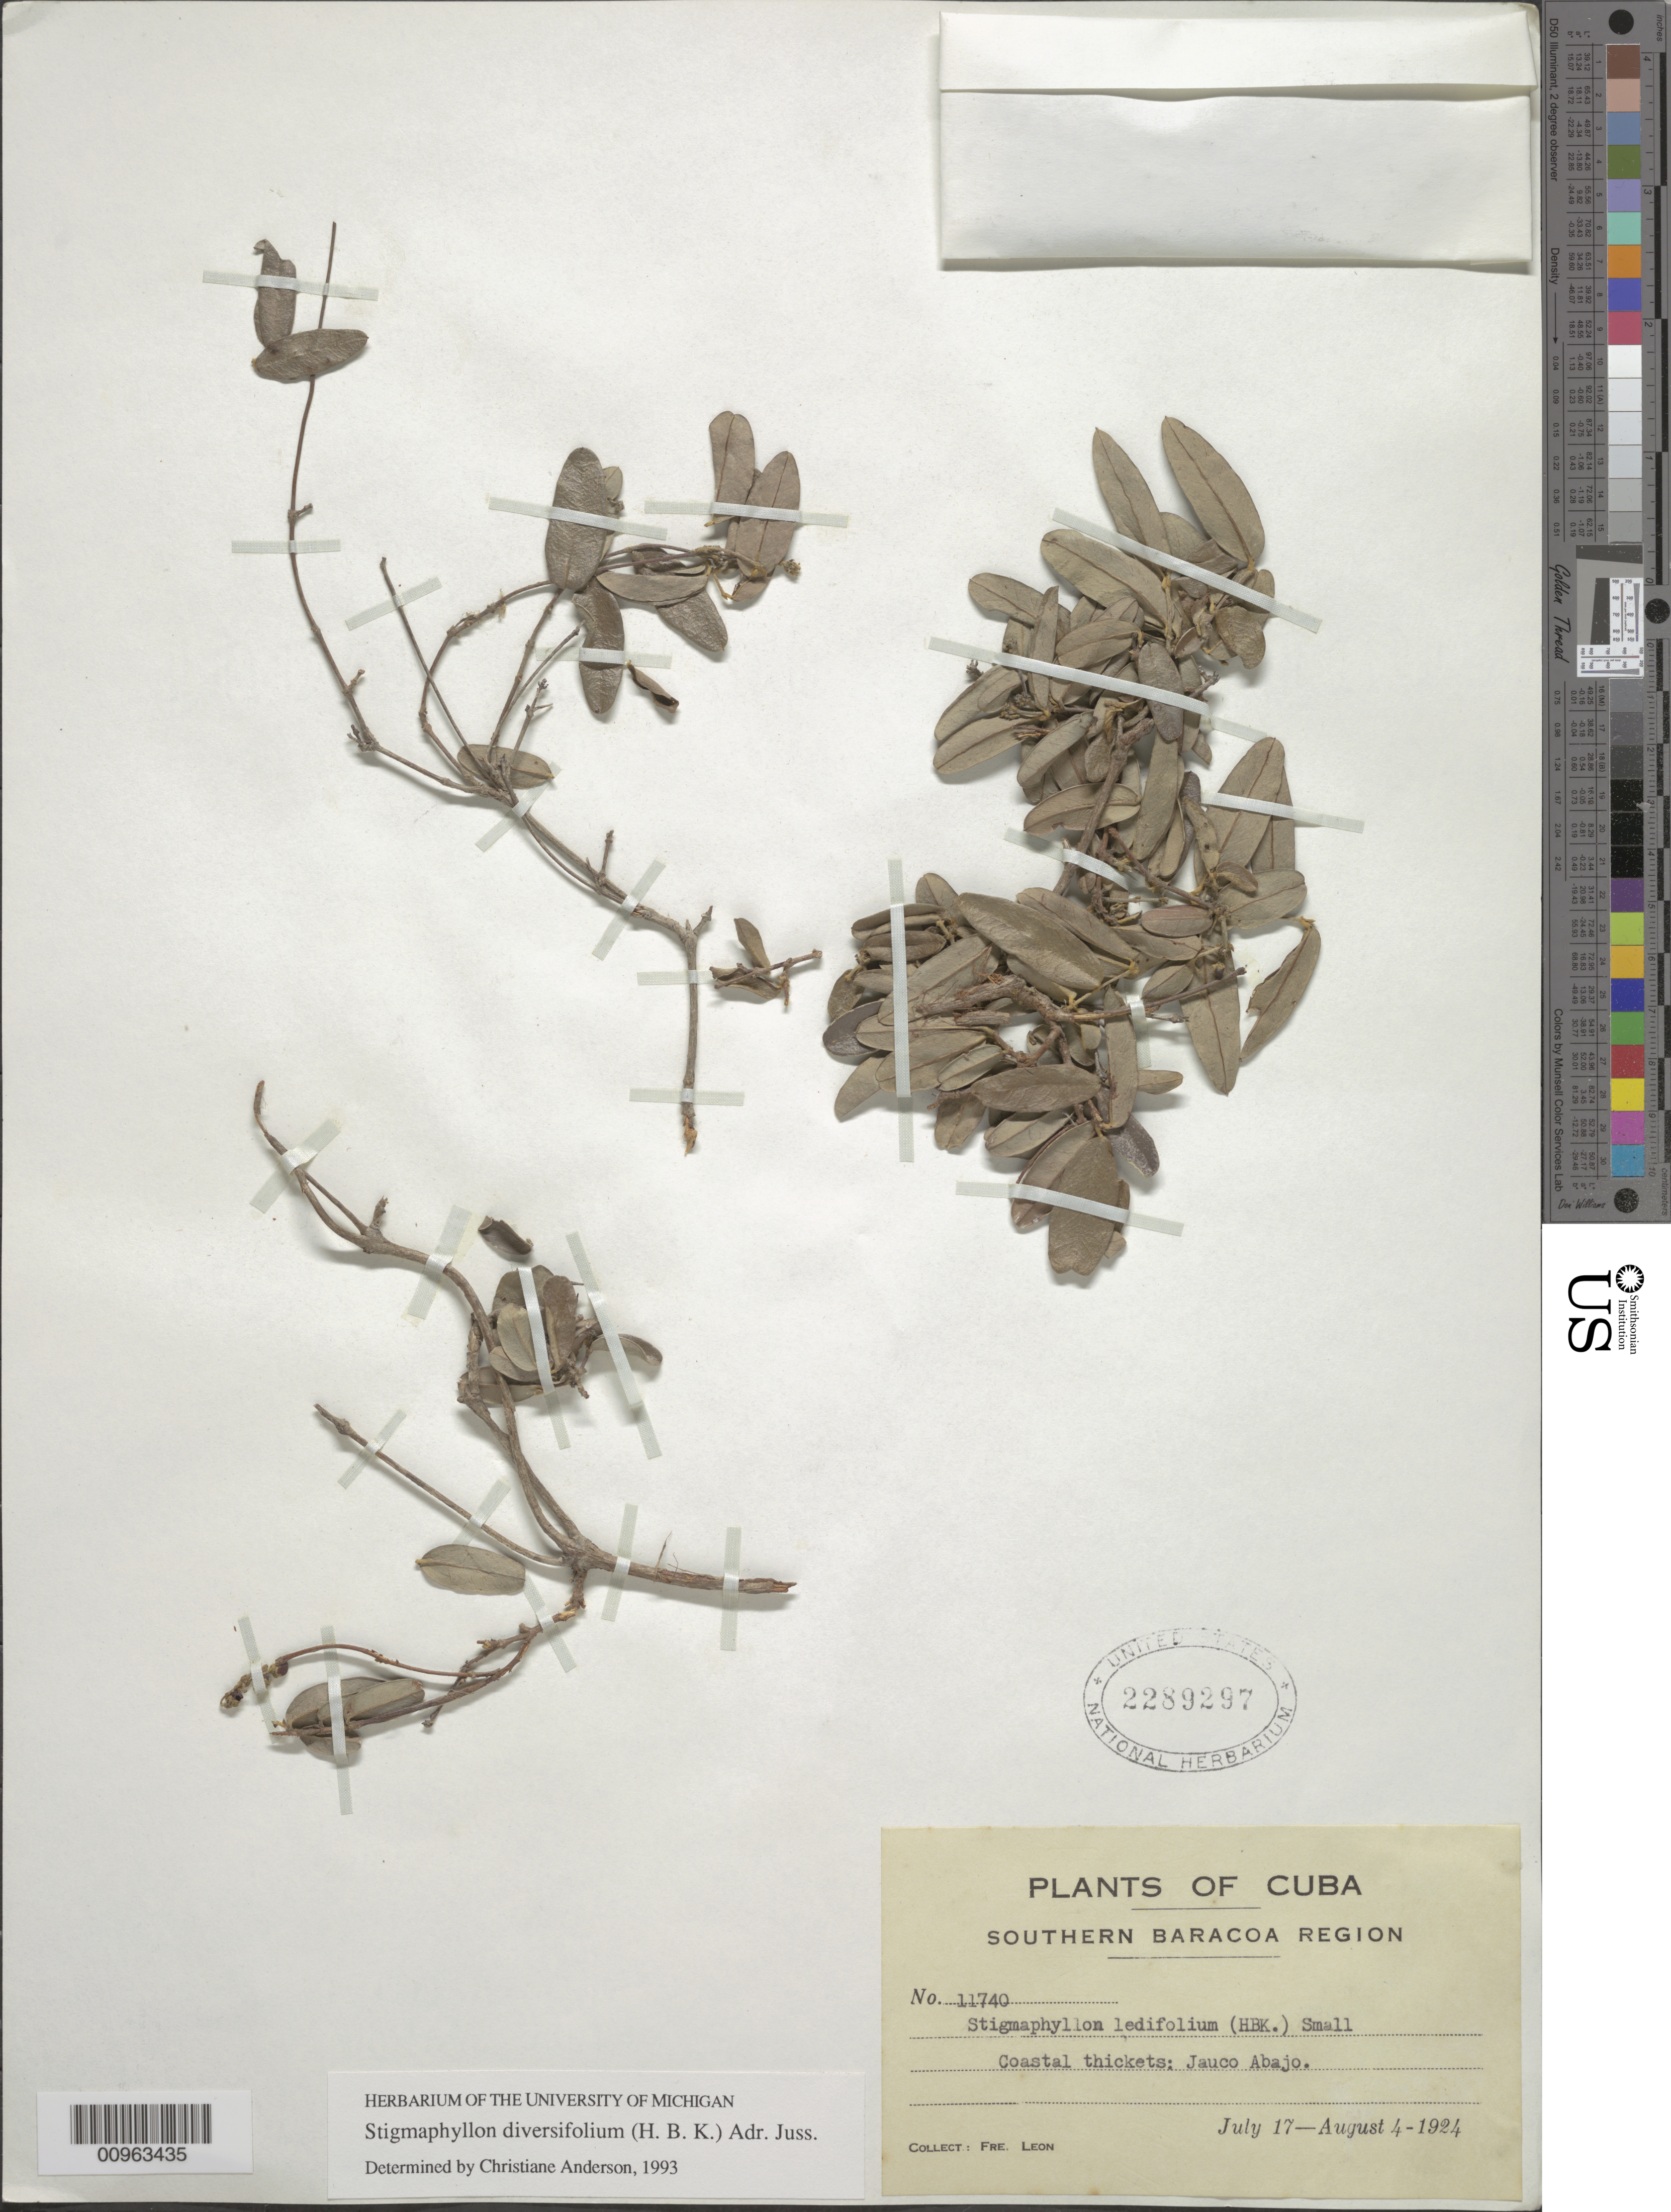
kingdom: Plantae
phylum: Tracheophyta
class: Magnoliopsida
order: Malpighiales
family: Malpighiaceae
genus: Stigmaphyllon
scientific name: Stigmaphyllon diversifolium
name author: (Kunth) A. Juss.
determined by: Anderson, C.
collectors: Bro. León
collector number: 11740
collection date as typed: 17 Jul 1924 to 04 Aug 1924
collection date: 1924-07-17/1924-08-04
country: Cuba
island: Cuba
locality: Baracoa, Jauco Abajo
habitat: Coastal thickets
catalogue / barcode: US 2289297